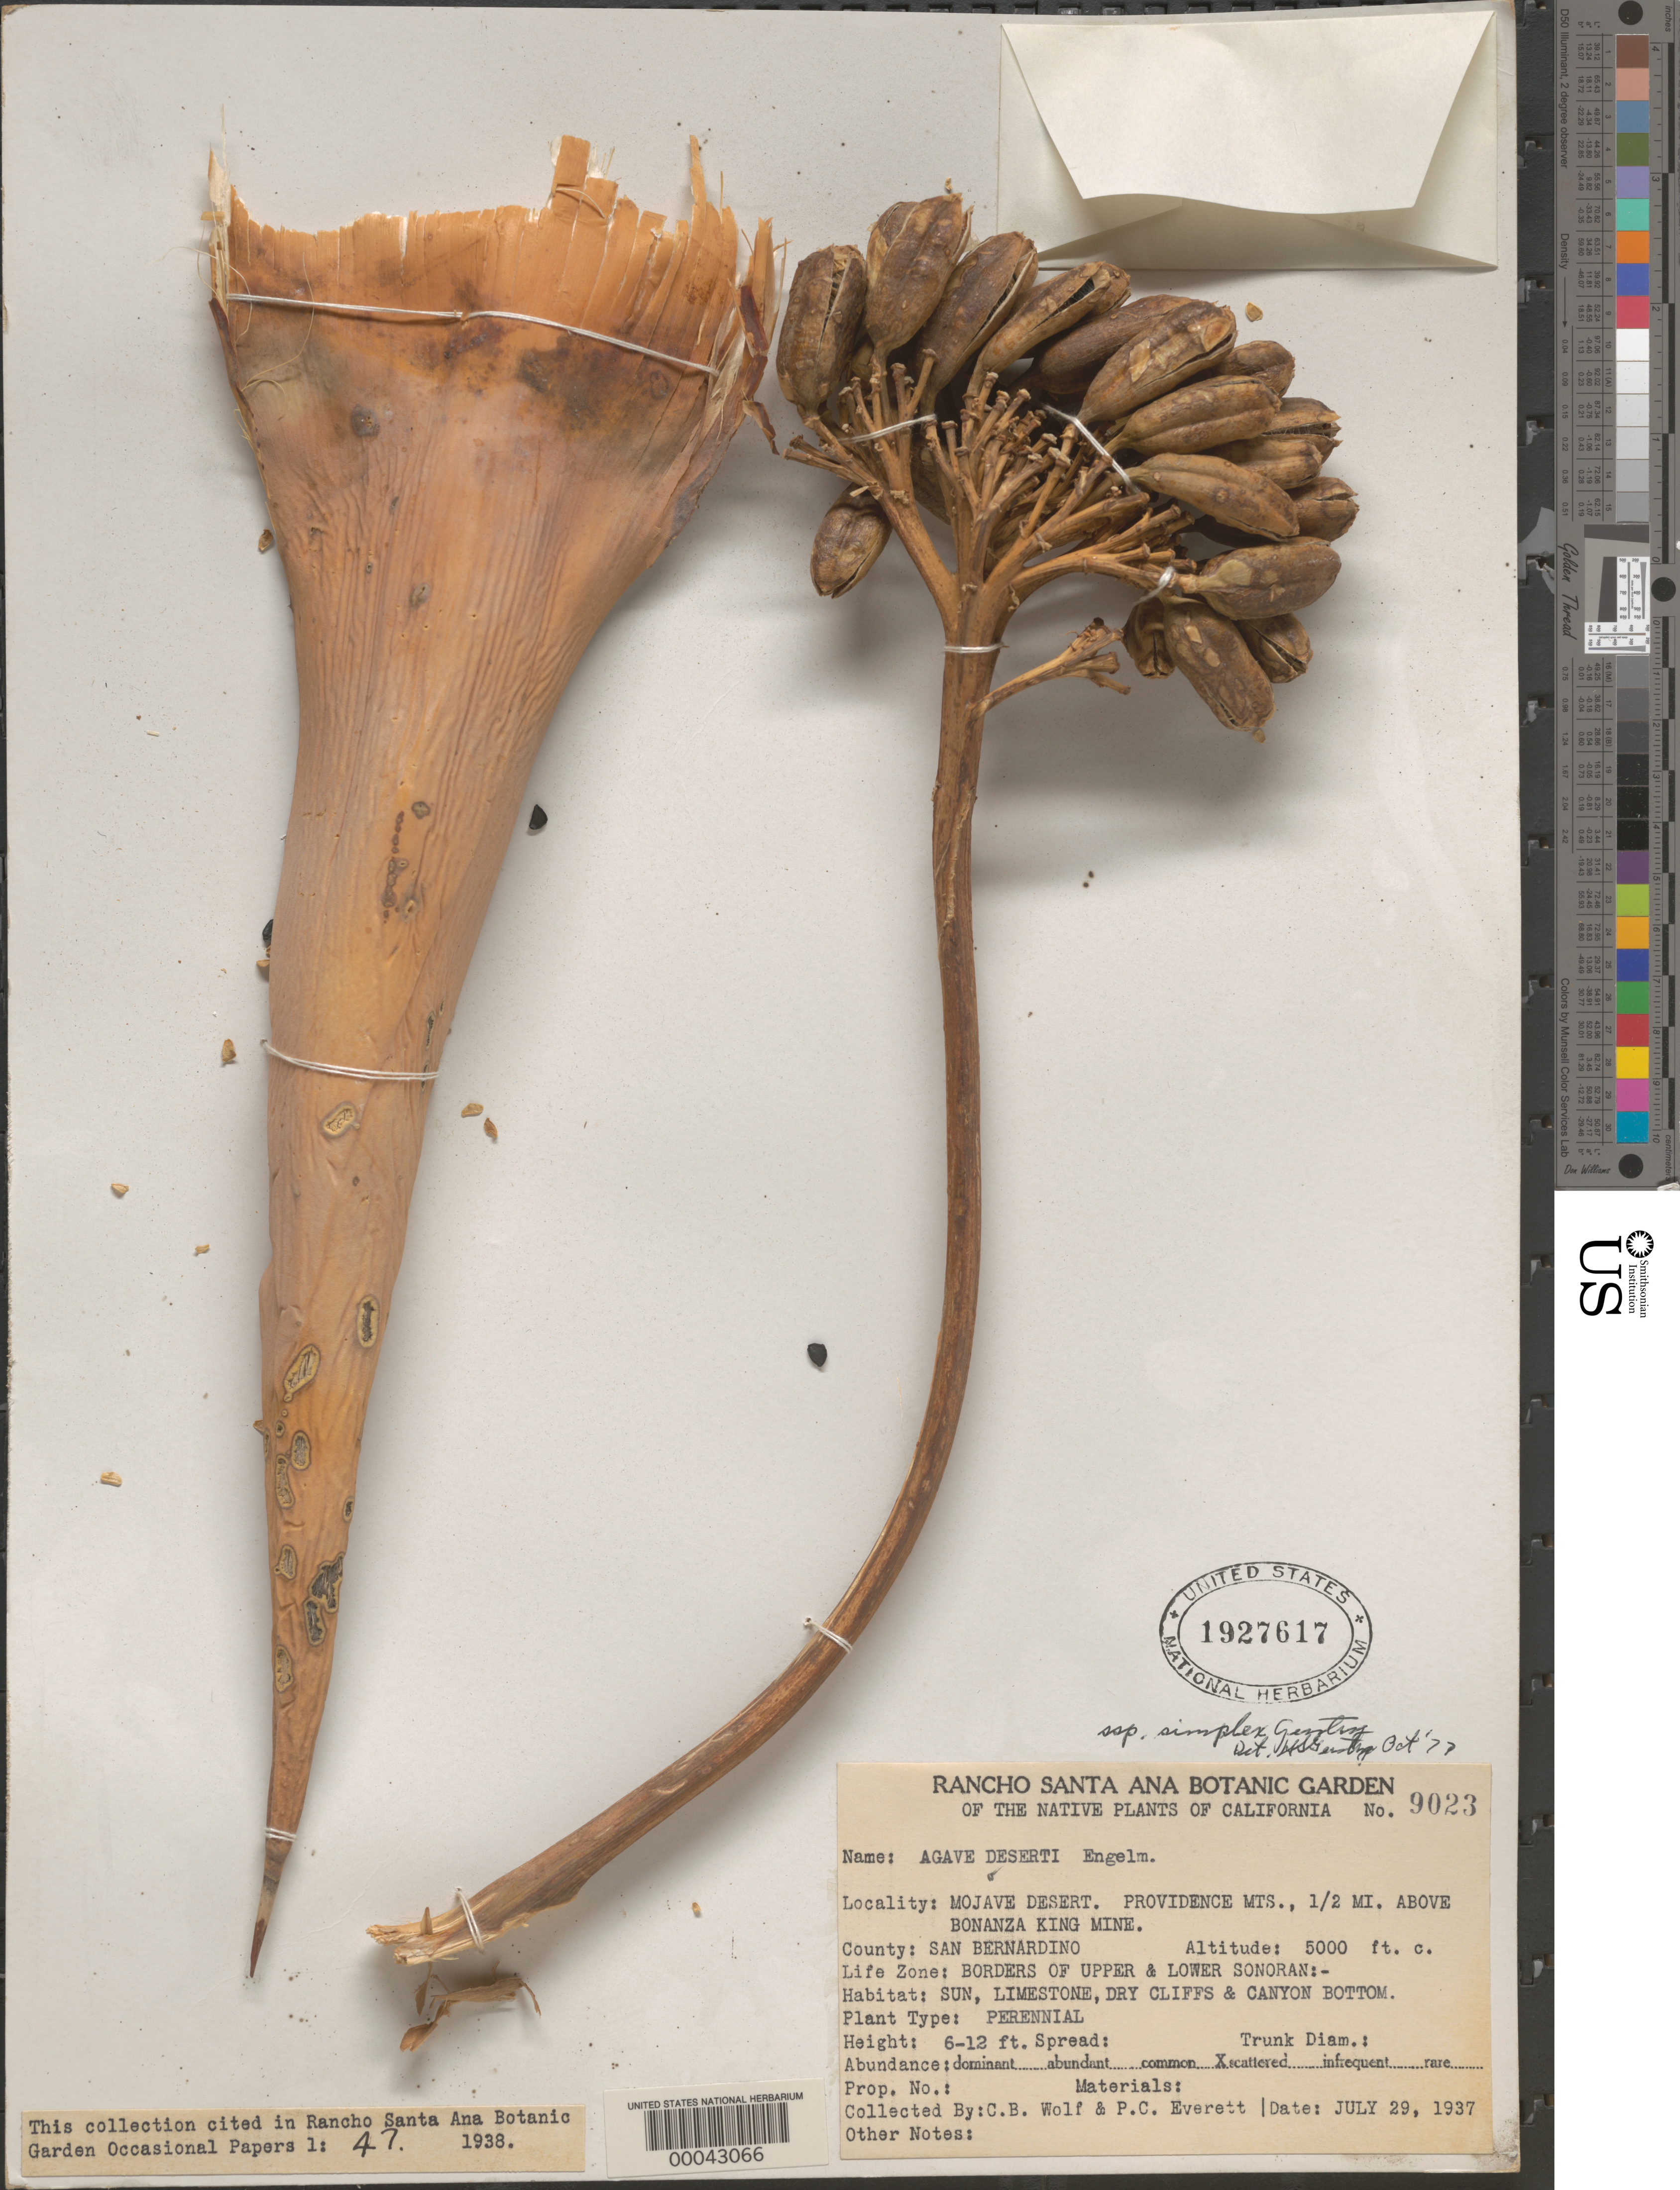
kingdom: Plantae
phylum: Tracheophyta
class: Liliopsida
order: Asparagales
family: Asparagaceae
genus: Agave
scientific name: Agave simplex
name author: (Gentry) Salywon & W. C. Hodgs.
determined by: Salywon, A. M., (ASU)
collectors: C. B. Wolf & P. Everett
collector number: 9023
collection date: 1937-07-29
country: United States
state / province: California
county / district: San Bernardino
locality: Mojave Desert. Providence Mts., 1/2 Mi. above Bonanza King Mine. County: San Bernardino. Life Zone: Borders of Upper & Lower Sonoran.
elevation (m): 1524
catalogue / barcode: US 1927617